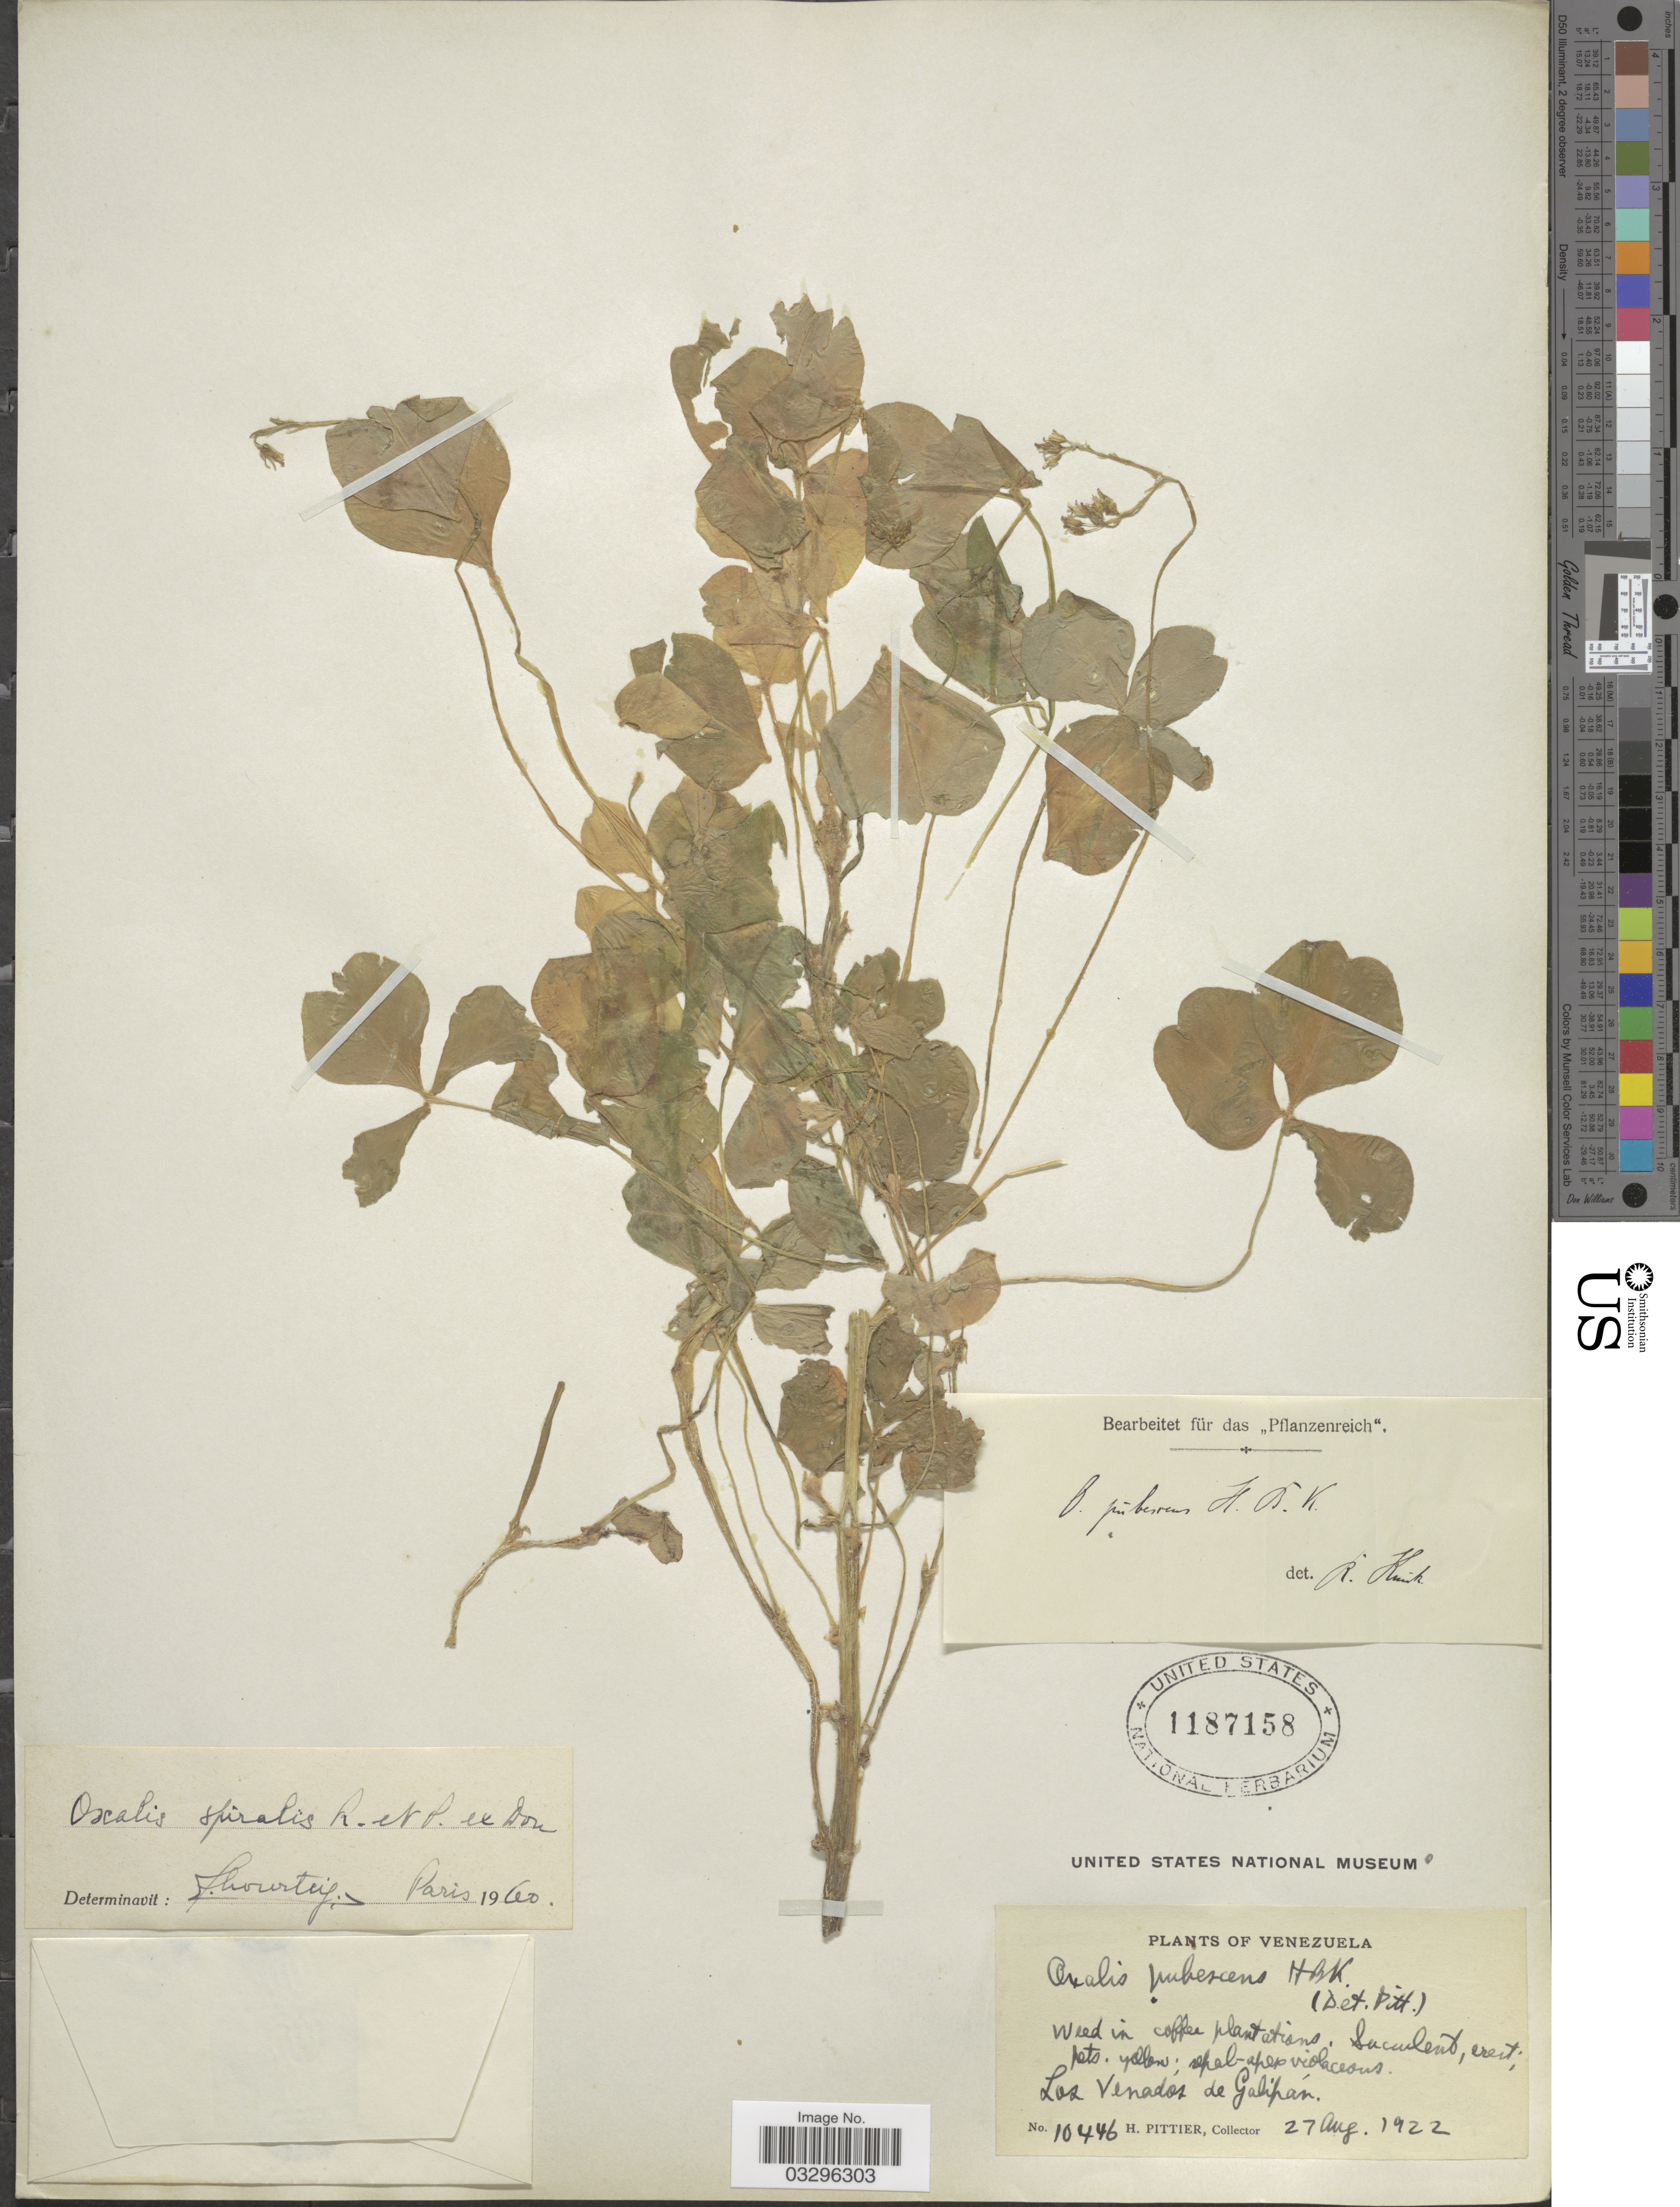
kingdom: Plantae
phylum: Tracheophyta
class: Magnoliopsida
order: Oxalidales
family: Oxalidaceae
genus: Oxalis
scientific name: Oxalis spiralis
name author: Ruiz & Pav. ex G. Don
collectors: H. F. Pittier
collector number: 10446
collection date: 1922-08-27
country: Venezuela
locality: Los Venados de Galipán.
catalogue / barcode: US 1187158